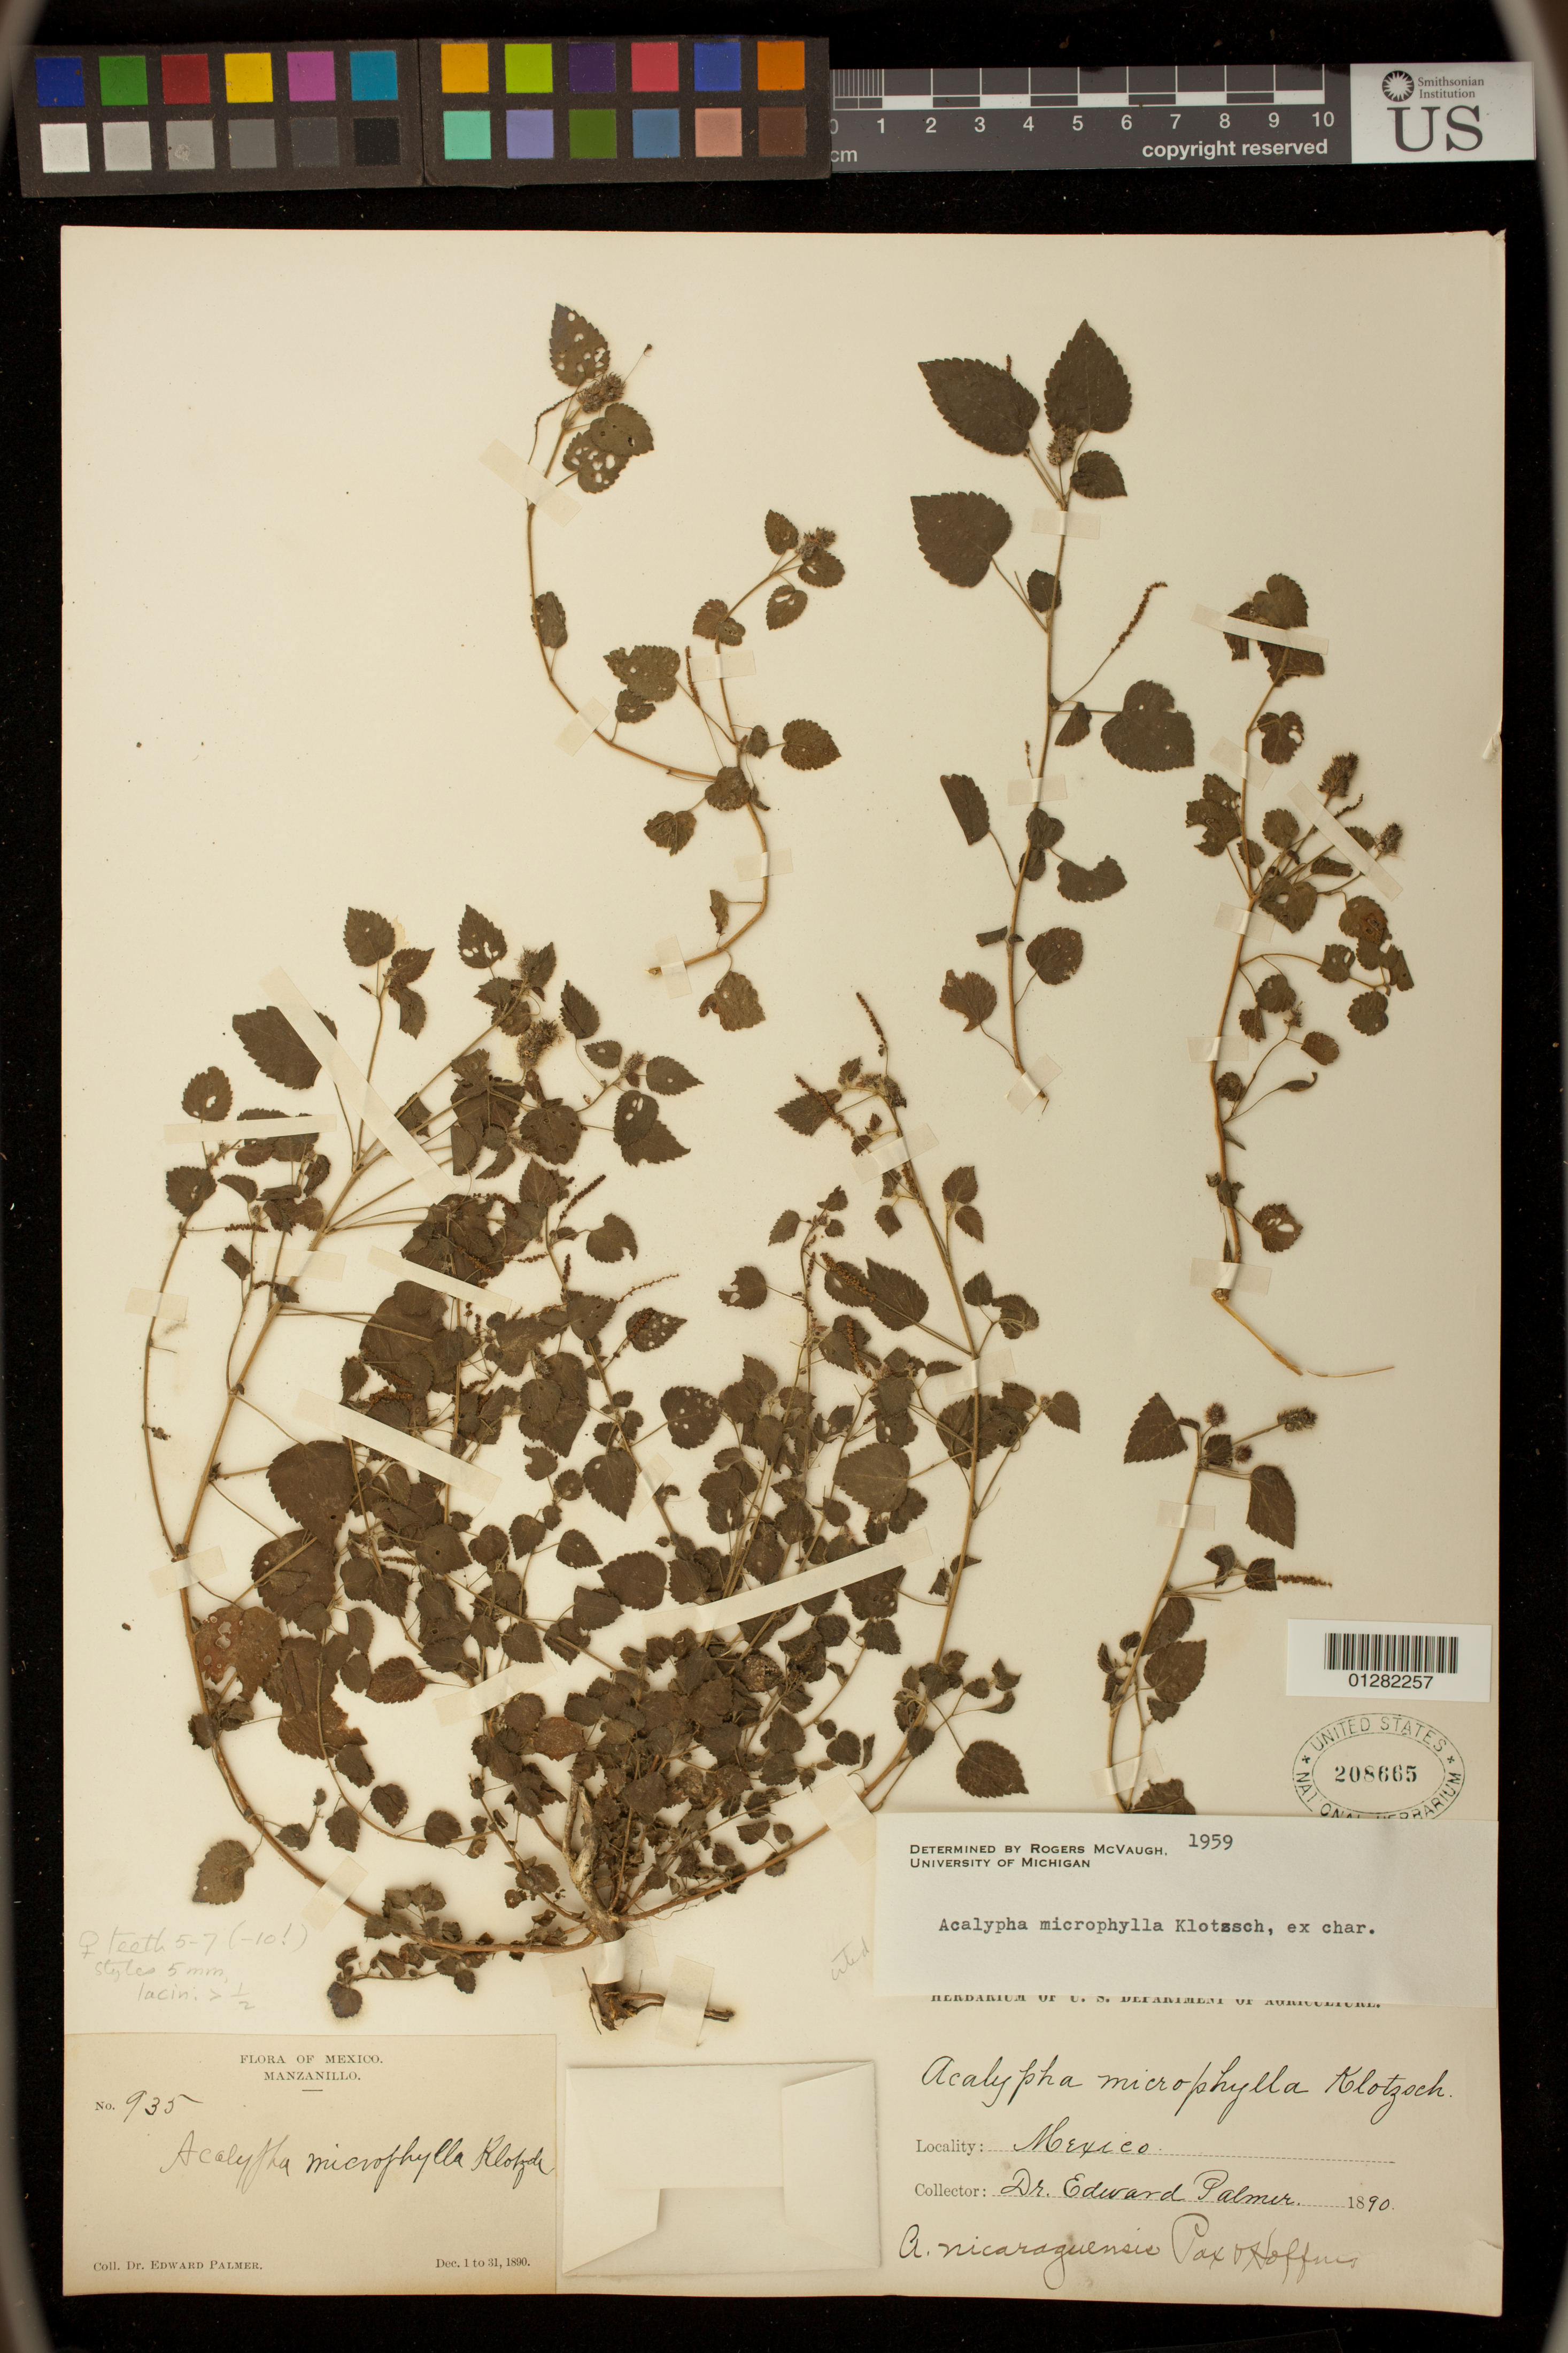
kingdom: Plantae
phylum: Tracheophyta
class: Magnoliopsida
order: Malpighiales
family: Euphorbiaceae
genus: Acalypha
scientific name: Acalypha microphylla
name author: Klotzsch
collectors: E. Palmer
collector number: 935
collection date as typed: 01 Dec 1890 to 31 Dec 1890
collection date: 1890-12-01/1890-12-31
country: Mexico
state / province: Colima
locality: Manzanillo.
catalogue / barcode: US 208665